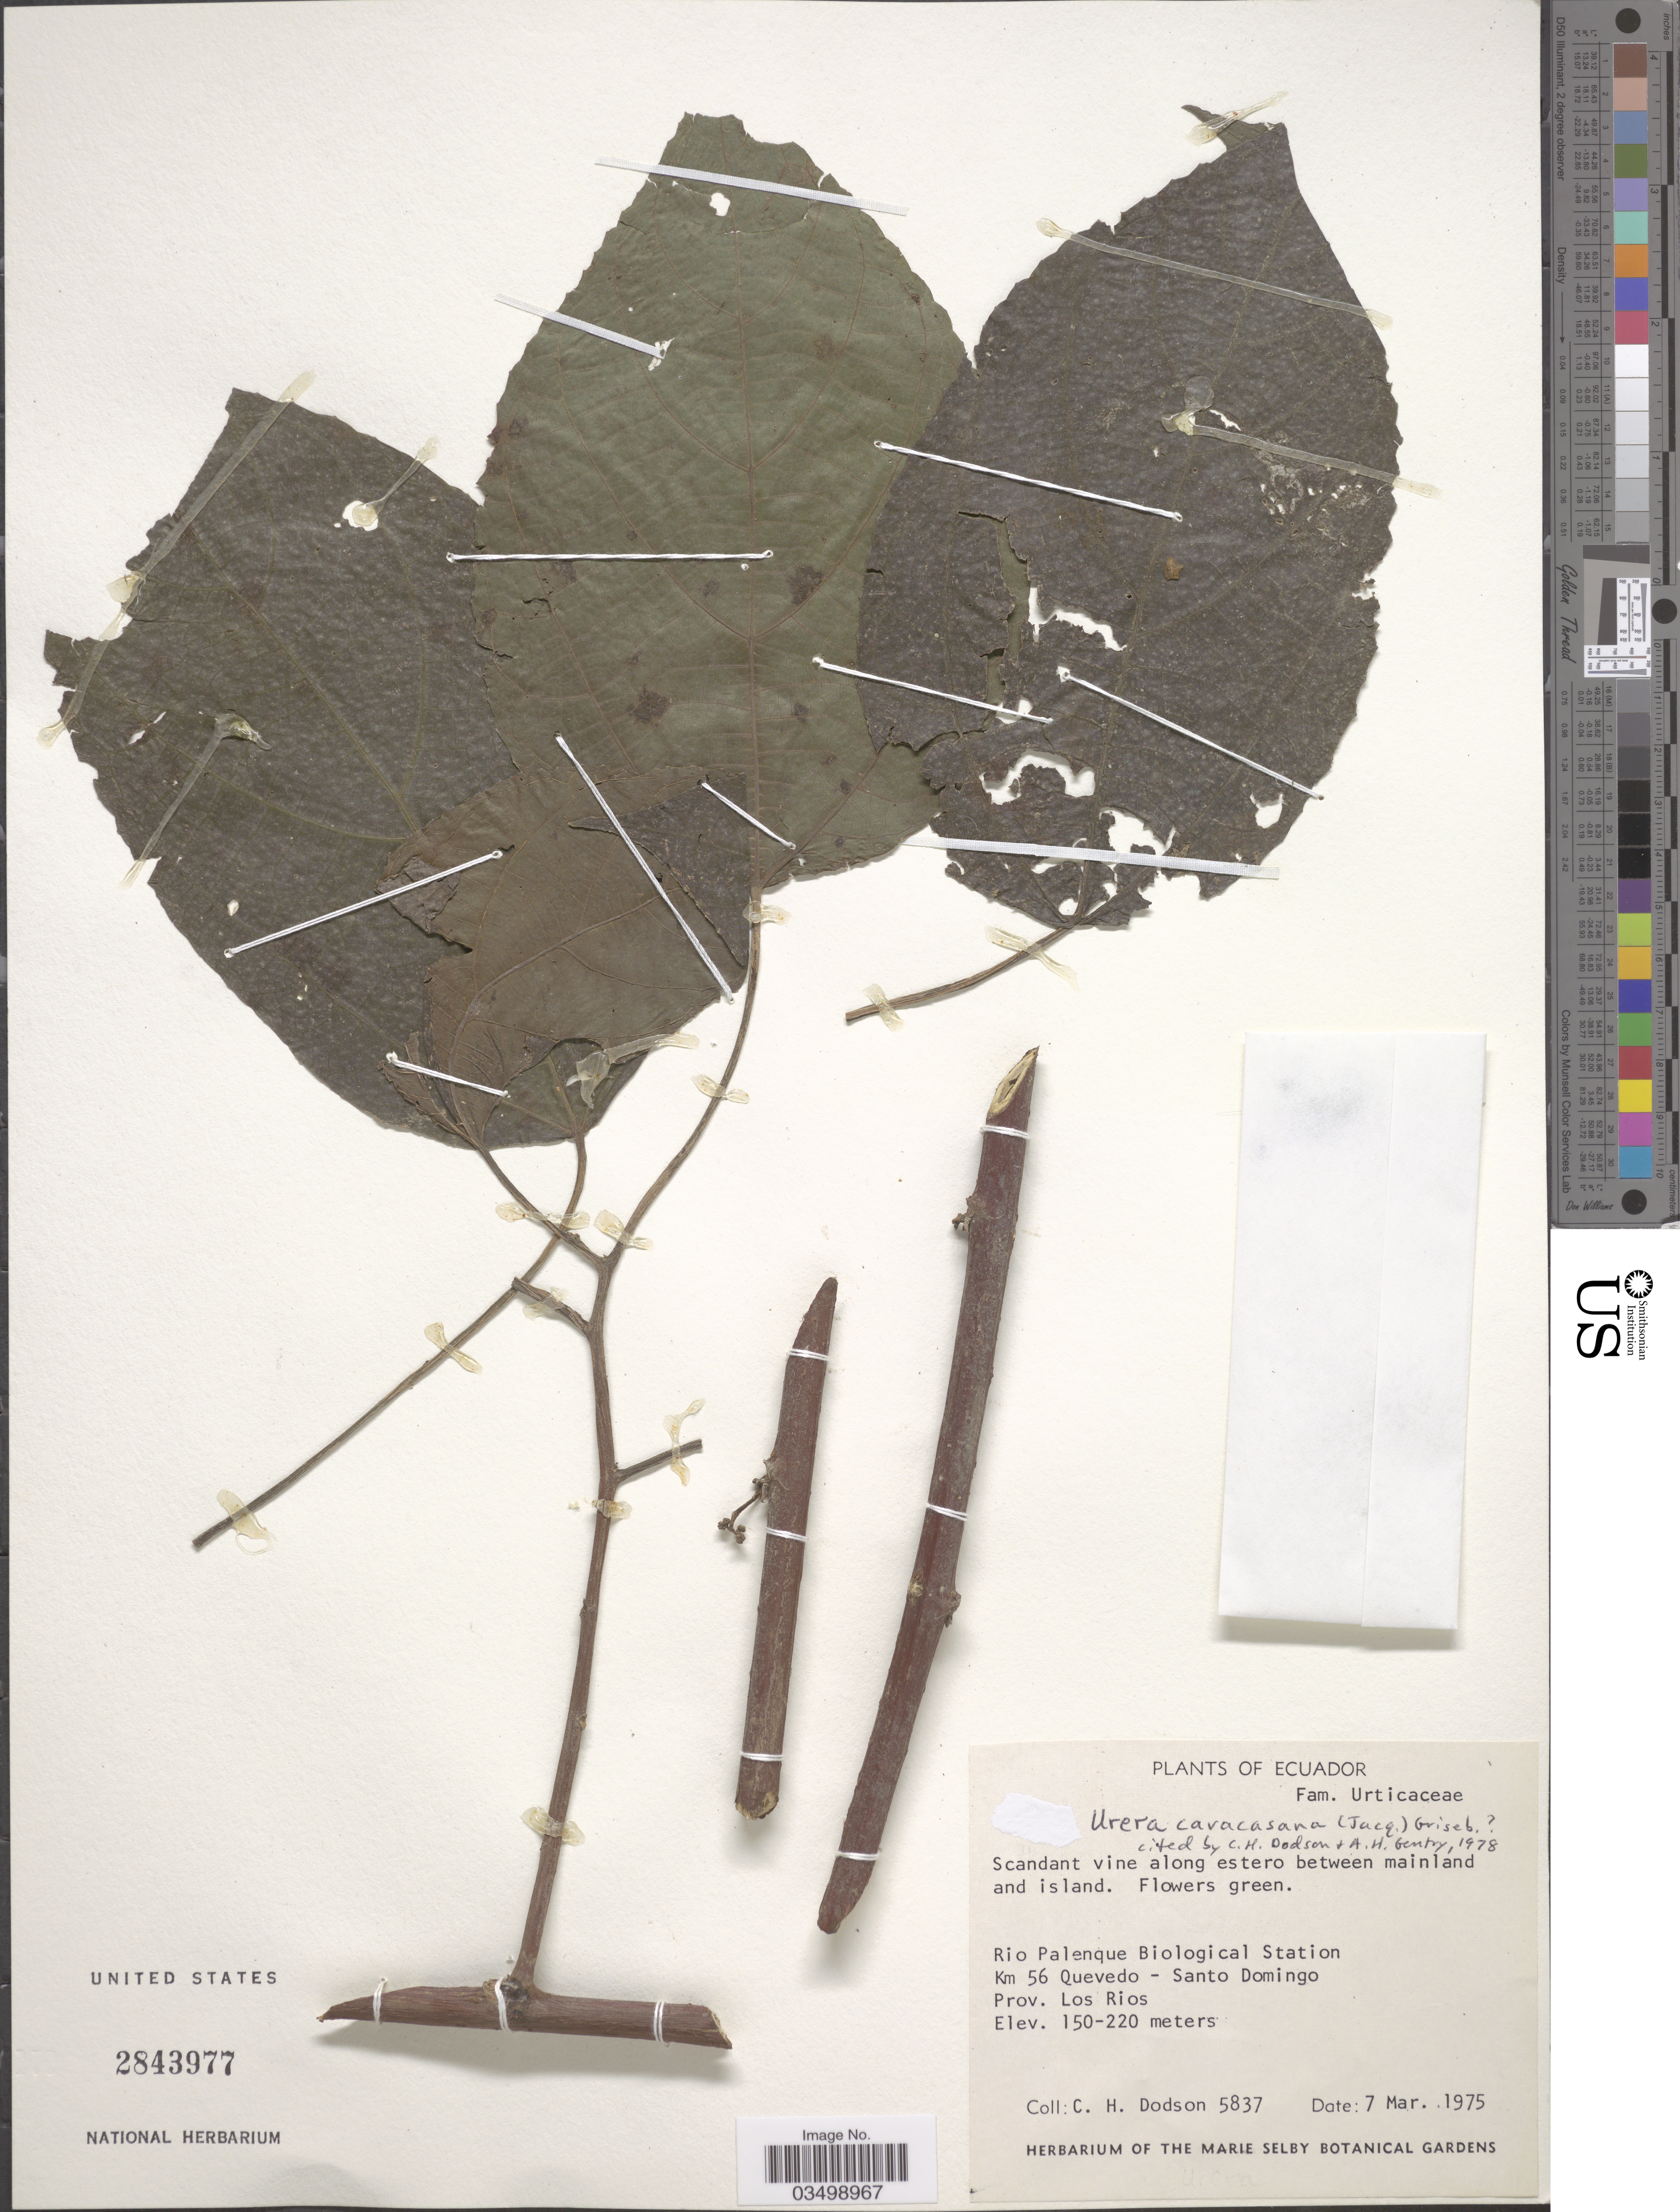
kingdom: Plantae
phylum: Tracheophyta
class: Magnoliopsida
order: Rosales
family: Urticaceae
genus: Urera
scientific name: Urera caracasana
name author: (Jacq.) Gaudich. ex Griseb.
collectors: C. H. Dodson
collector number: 5837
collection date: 1975-03-07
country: Ecuador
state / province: Los Ríos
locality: Rio Palenque Biological Station. Km 56 Quevedo - Santo Domingo.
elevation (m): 150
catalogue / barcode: US 2843977